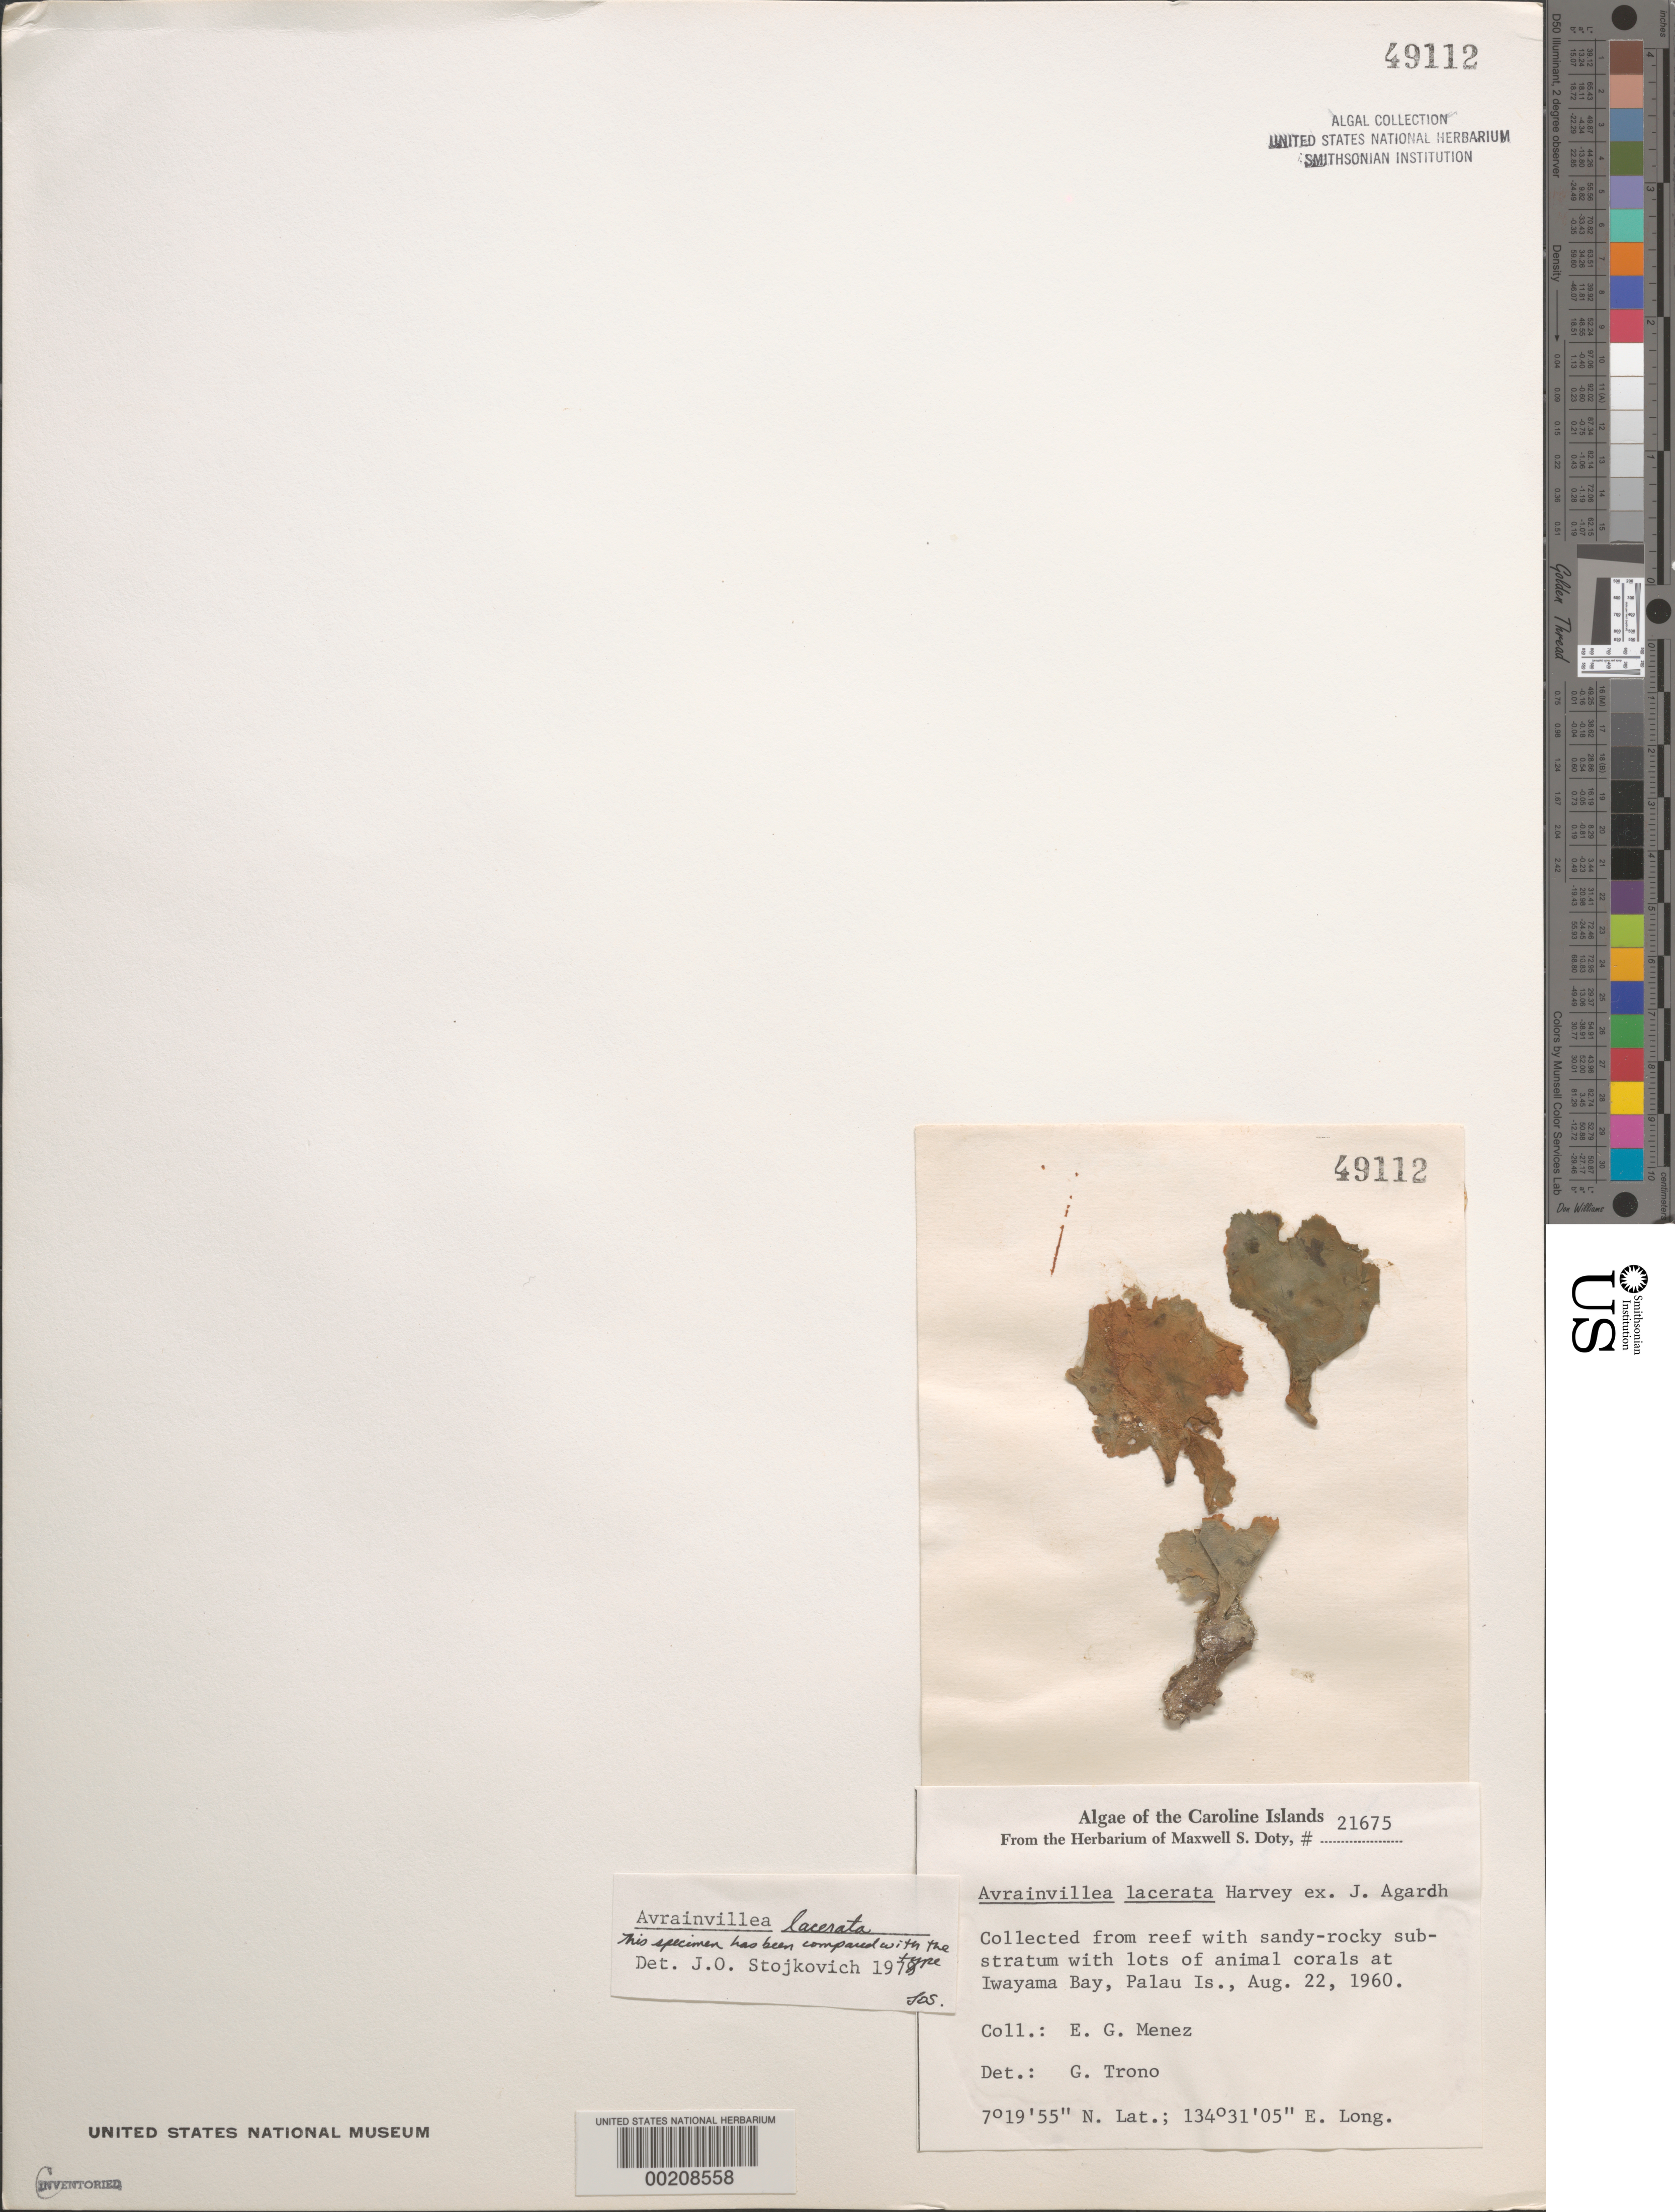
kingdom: Plantae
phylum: Chlorophyta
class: Ulvophyceae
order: Bryopsidales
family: Dichotomosiphonaceae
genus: Avrainvillea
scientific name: Avrainvillea lacerata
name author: J. Agardh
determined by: Stojkovich, J. O.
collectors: Meñez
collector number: MSD 21675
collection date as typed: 22 Aug 1960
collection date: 1960-08-22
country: Palau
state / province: Koror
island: Oreor (Koror)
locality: Iwayama Bay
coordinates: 7 19' 55" N, 134 31' 05" E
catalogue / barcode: US 49112